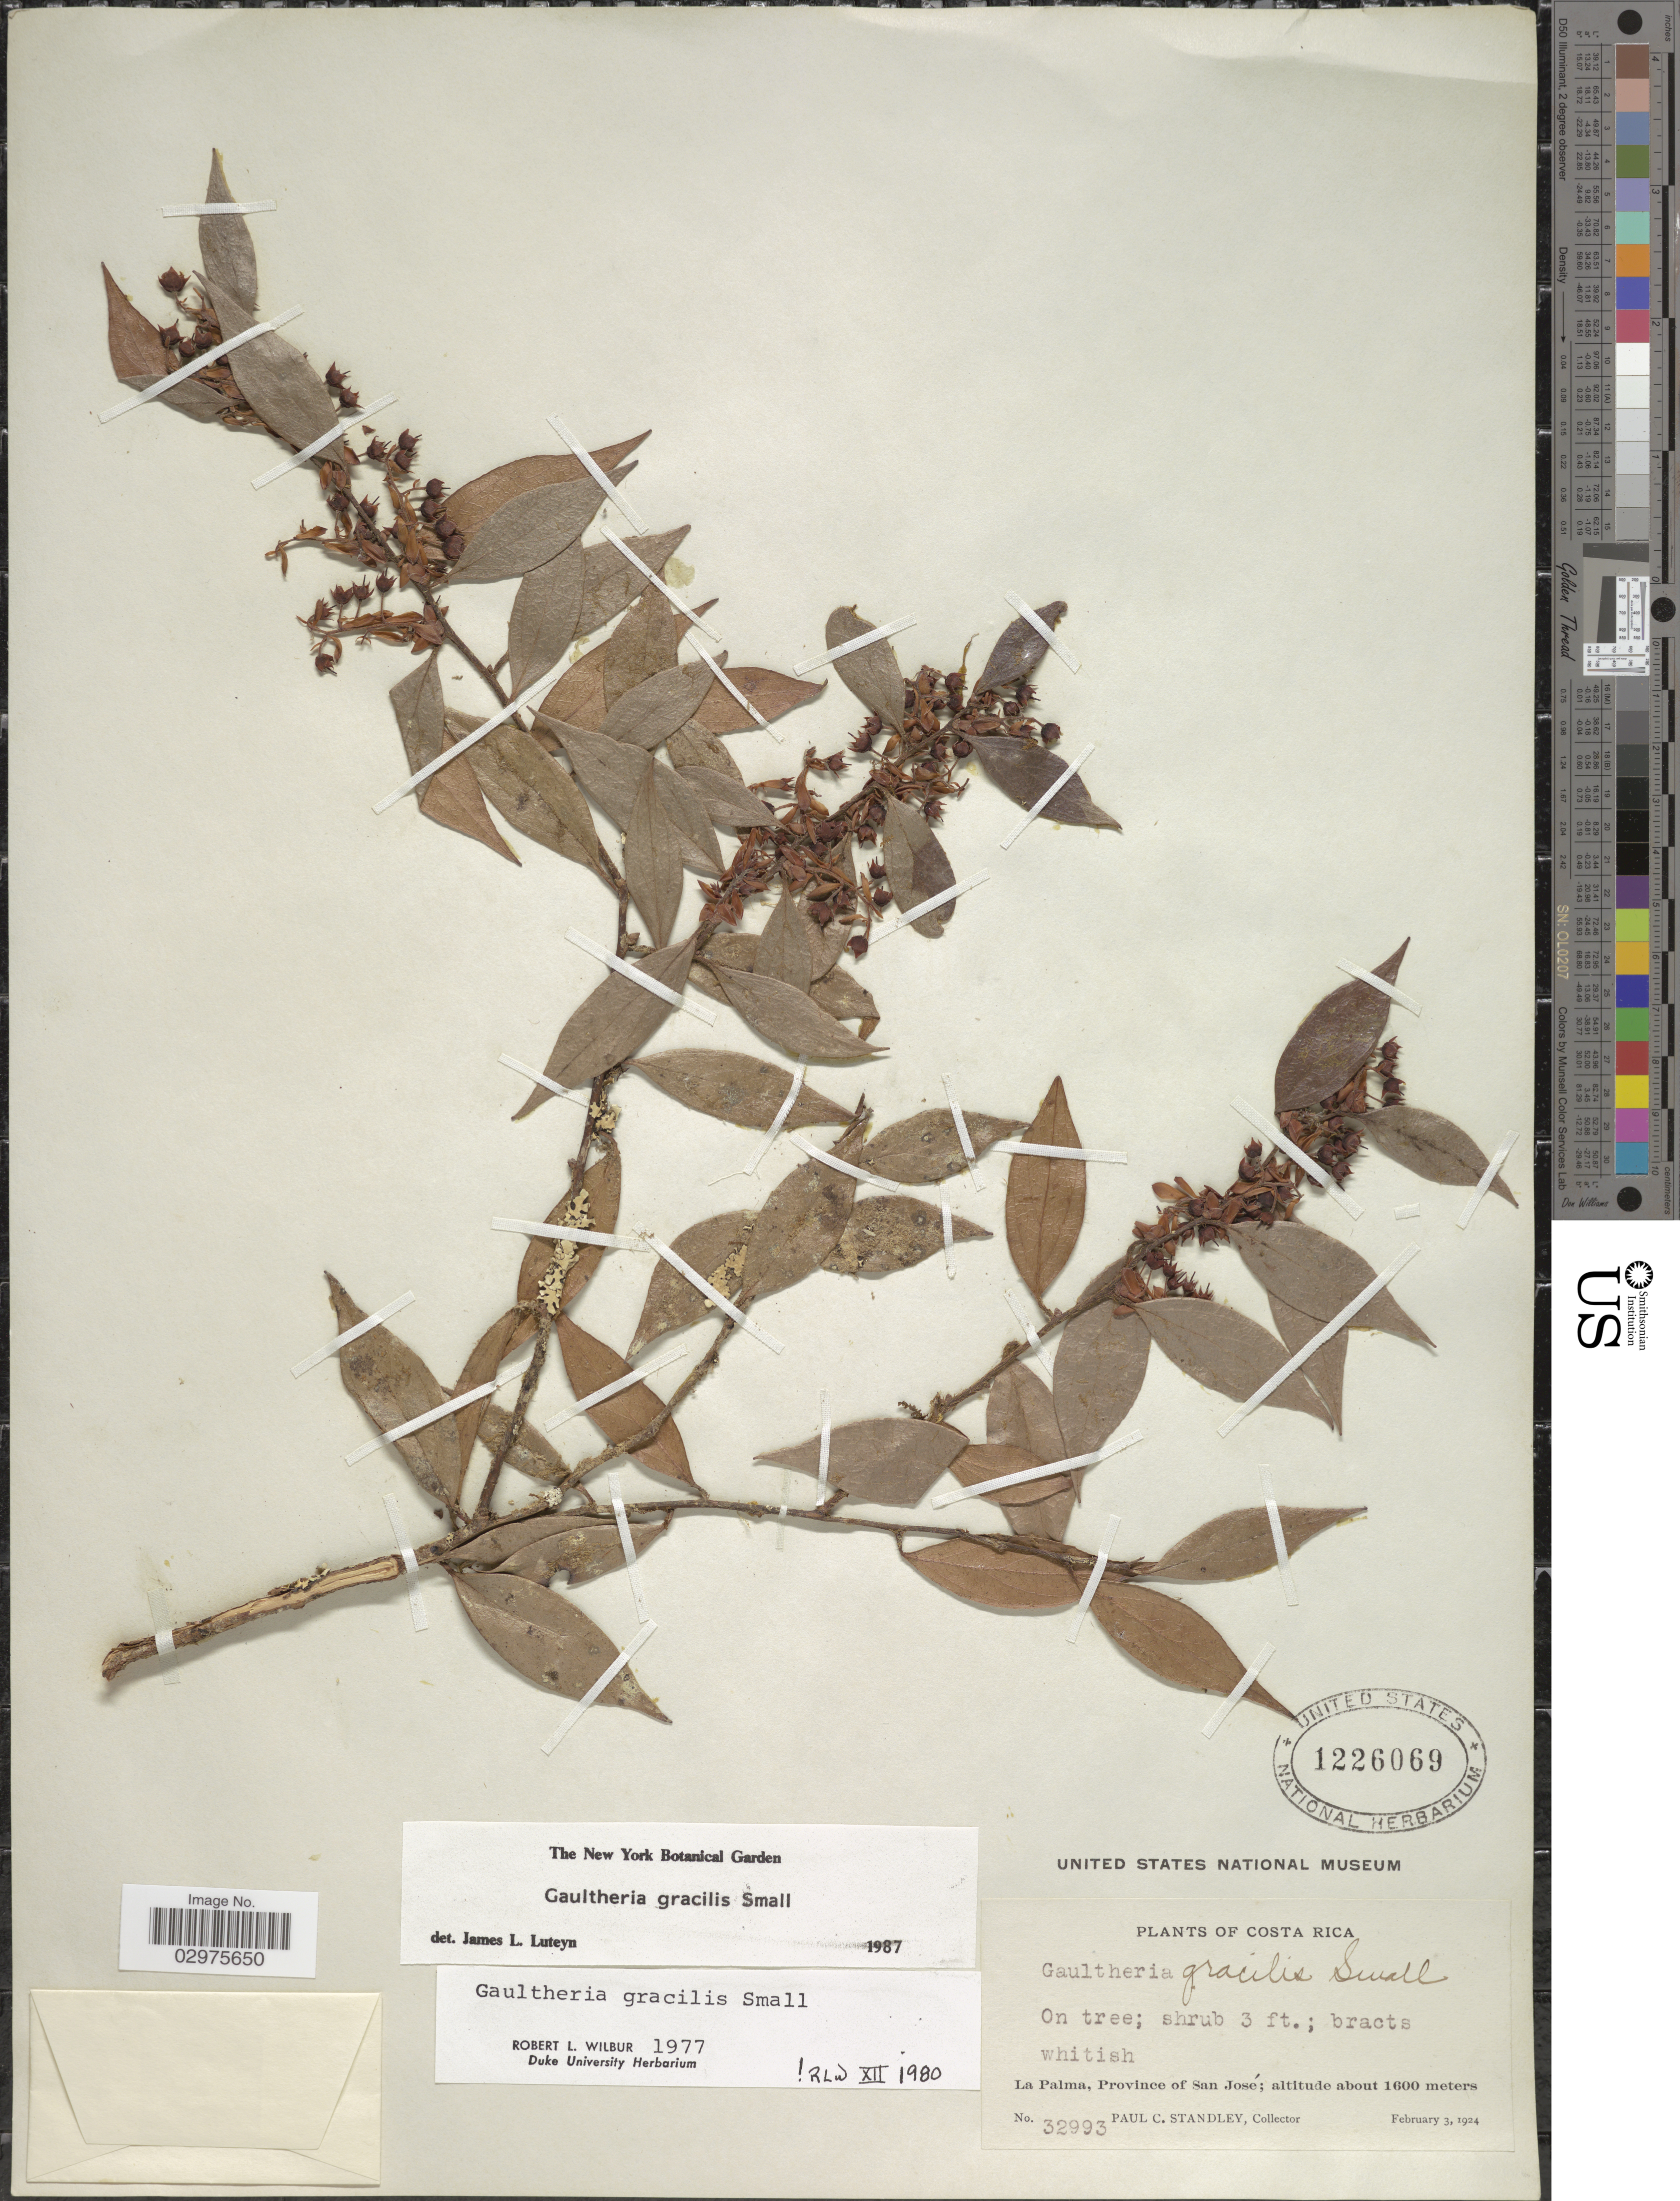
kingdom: Plantae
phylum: Tracheophyta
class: Magnoliopsida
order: Ericales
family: Ericaceae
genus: Gaultheria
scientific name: Gaultheria gracilis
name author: Small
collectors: P. C. Standley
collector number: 32993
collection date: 1924-02-03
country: Costa Rica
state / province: San José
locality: La Palma.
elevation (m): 1600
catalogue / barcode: US 1226069